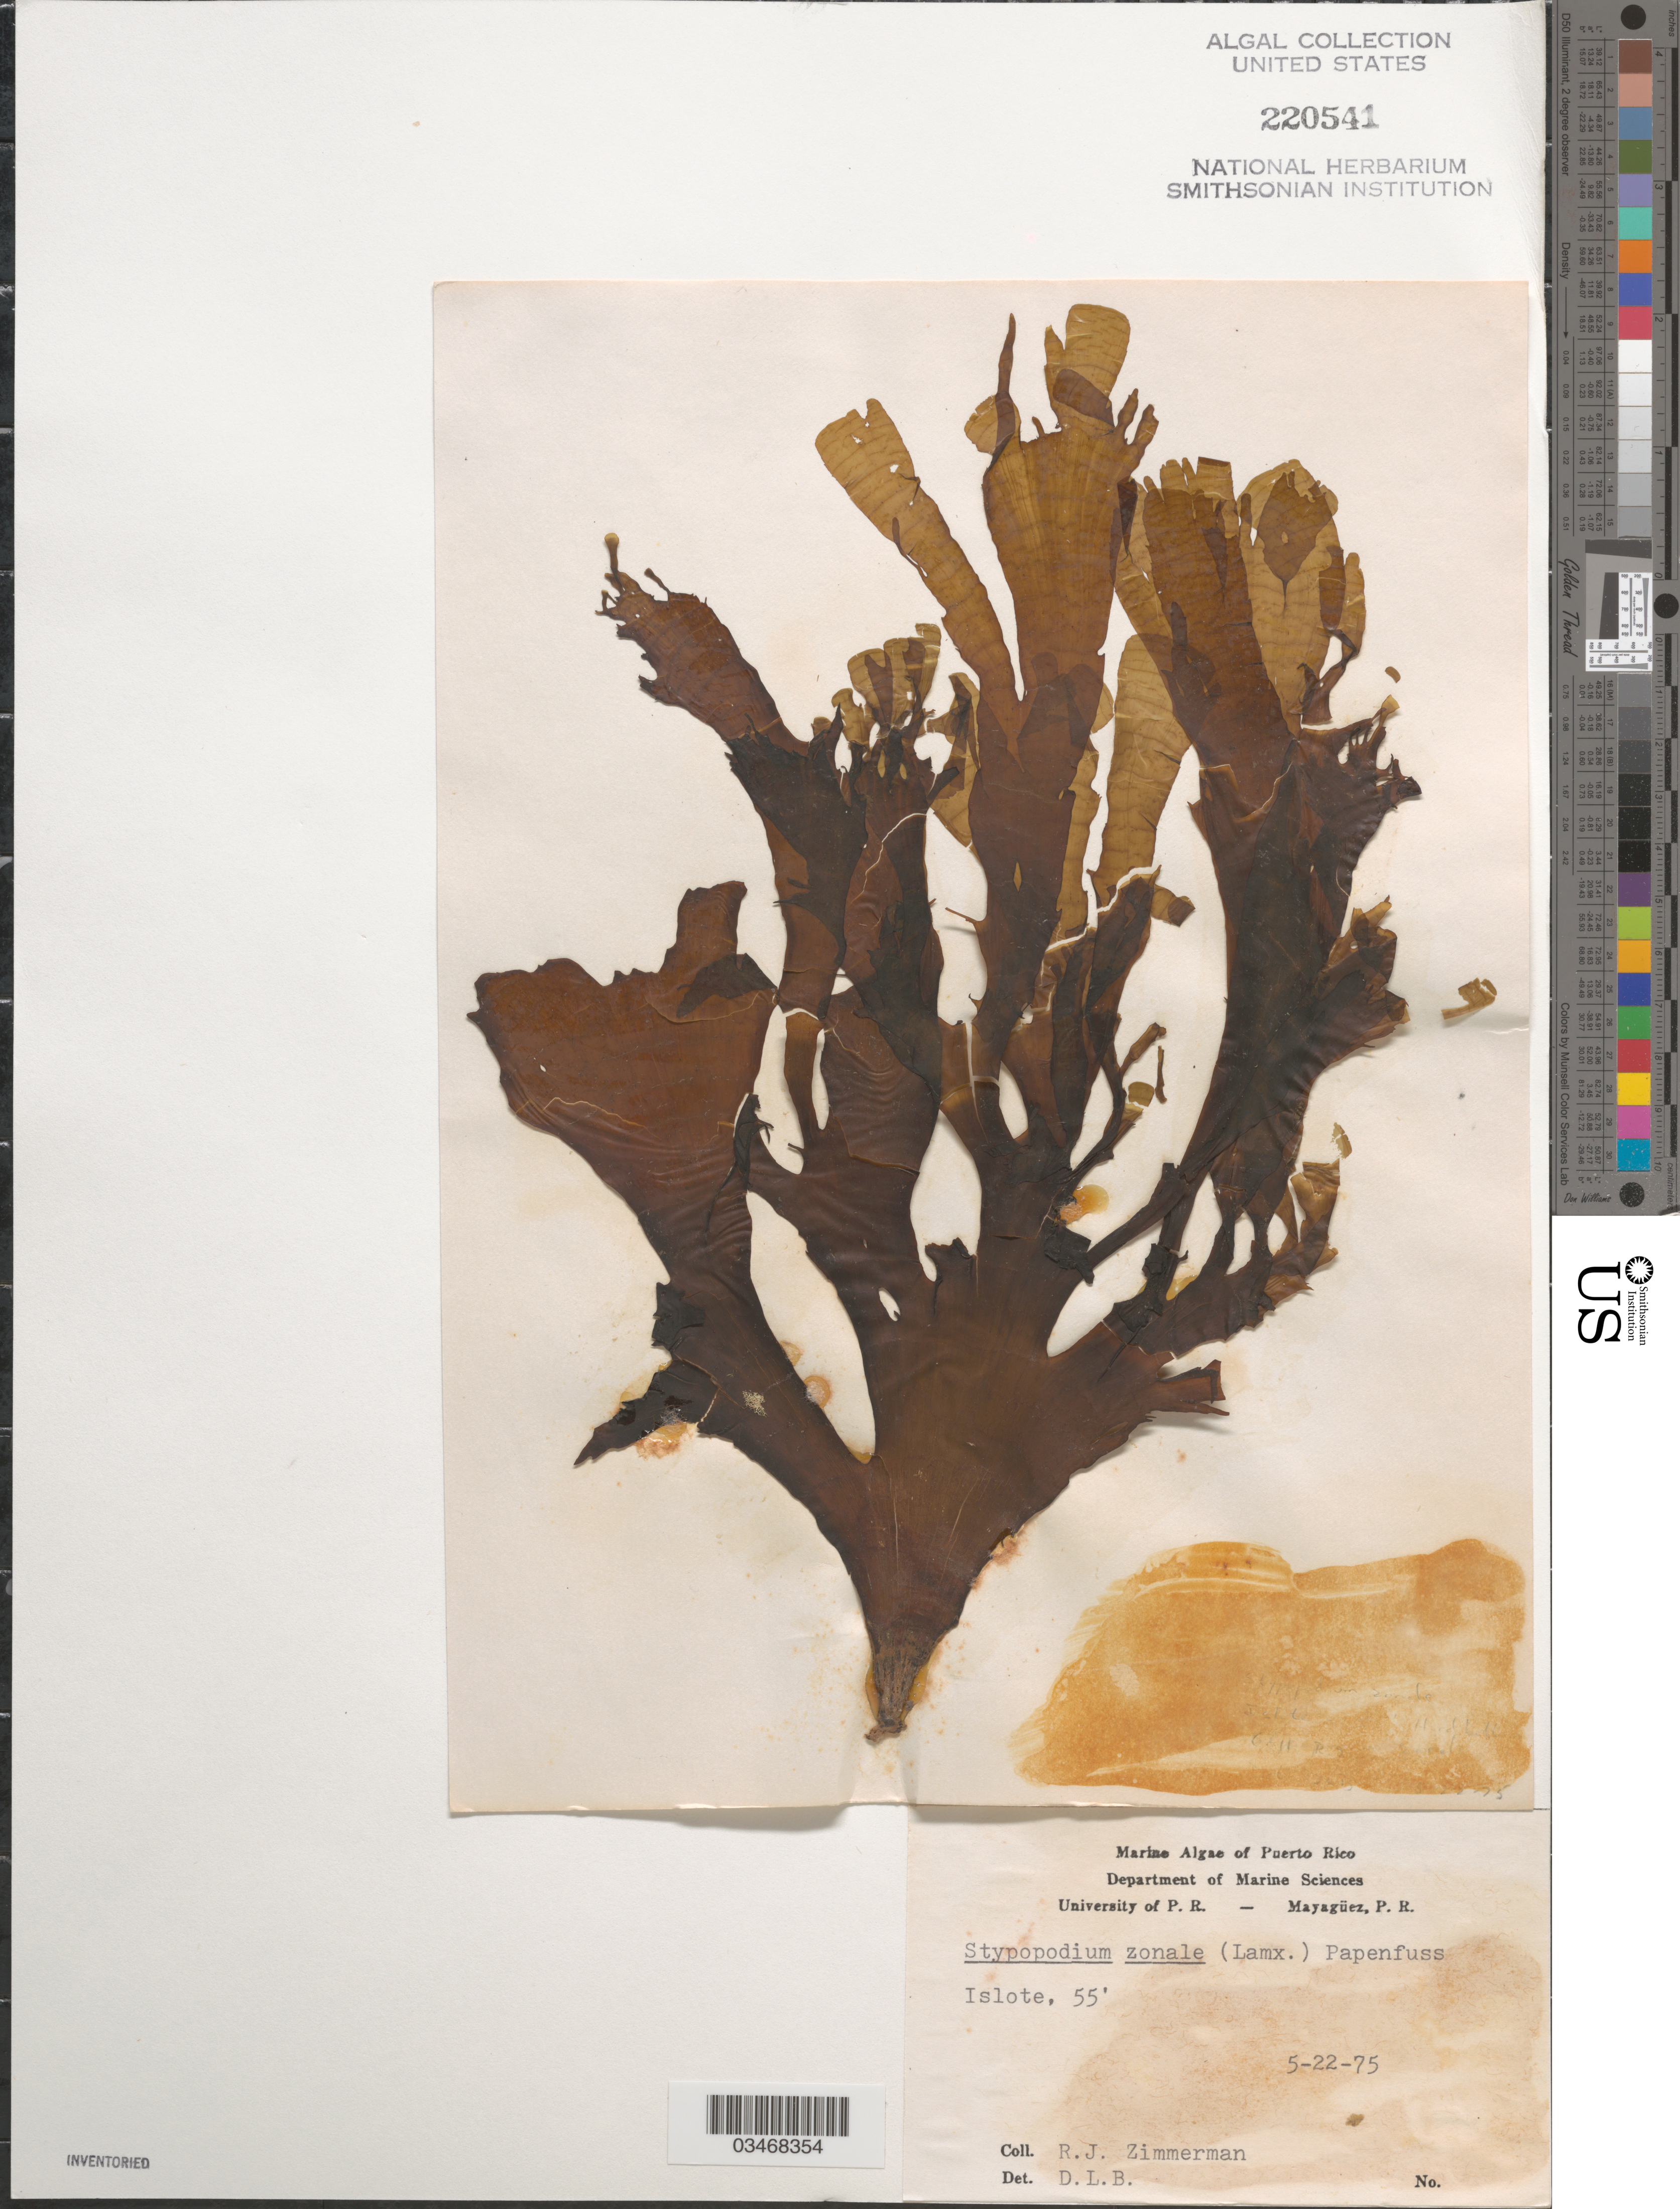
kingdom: Chromista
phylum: Ochrophyta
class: Phaeophyceae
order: Dictyotales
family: Dictyotaceae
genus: Stypopodium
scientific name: Stypopodium zonale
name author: (J.V.Lamouroux) Papenf.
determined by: Ballantine, D. L.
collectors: R. J. Zimmerman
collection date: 1975-05-22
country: Puerto Rico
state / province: Arecibo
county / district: Islote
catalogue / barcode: US 220541